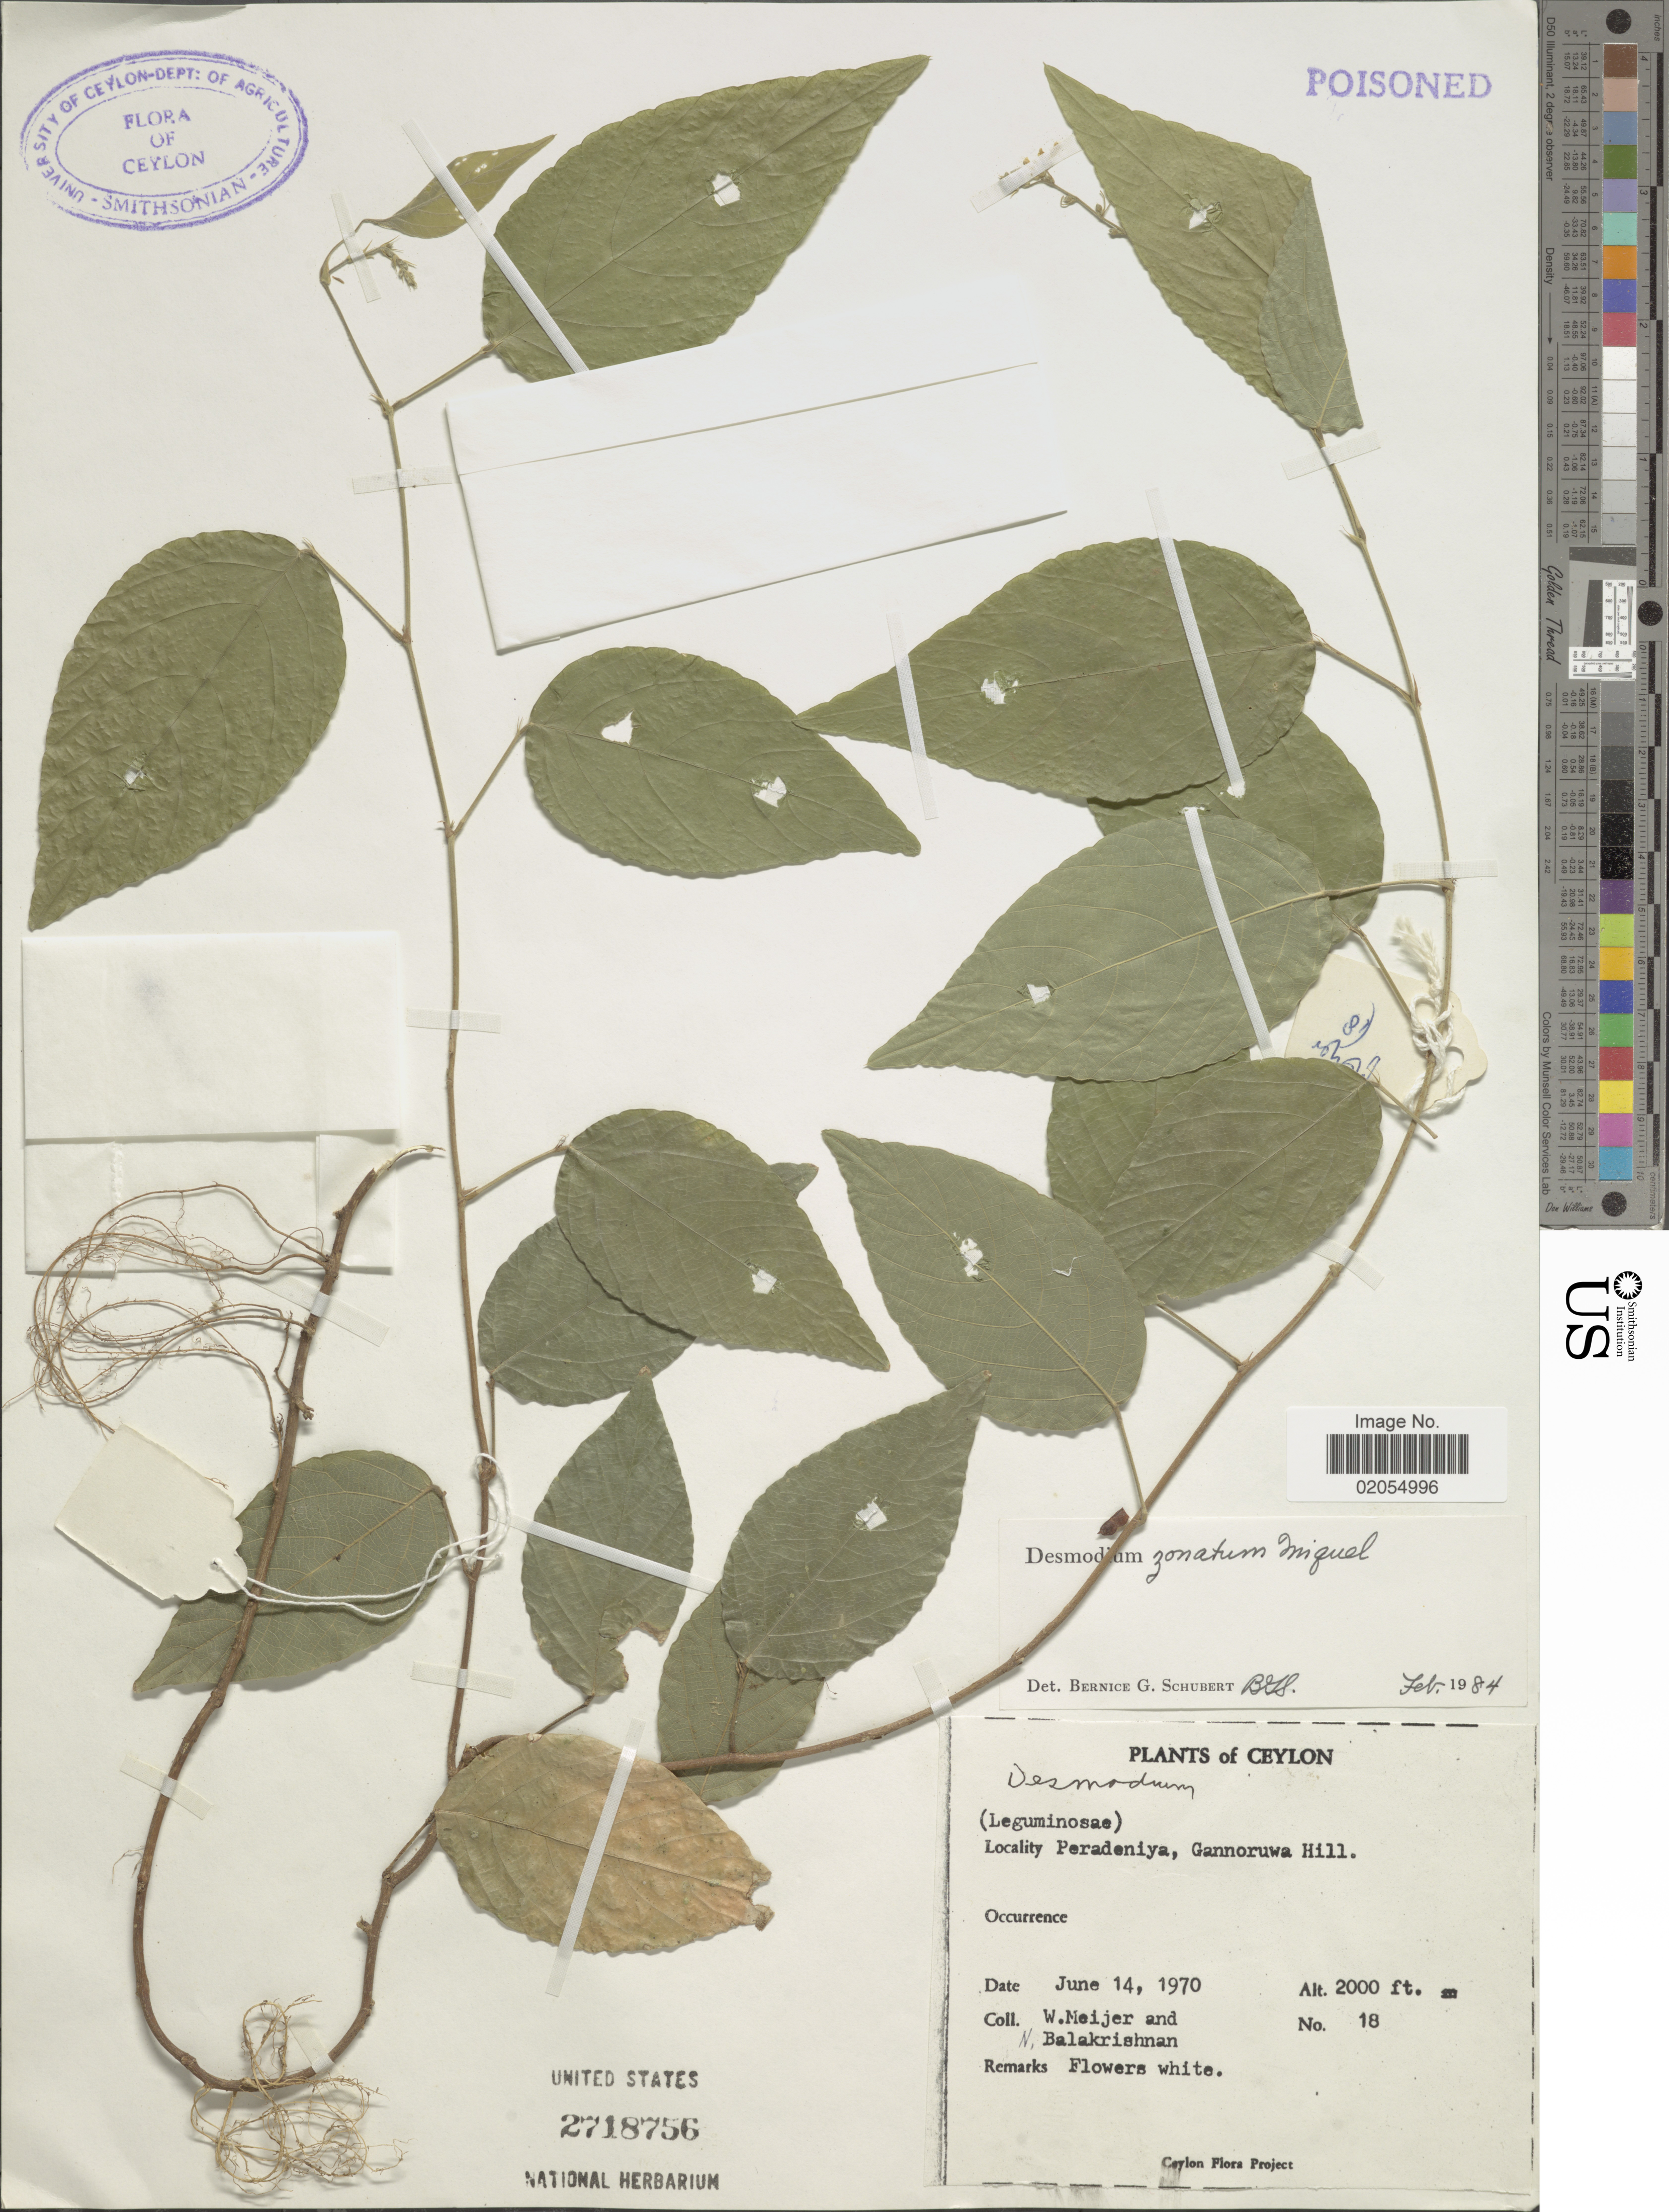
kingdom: Plantae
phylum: Tracheophyta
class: Magnoliopsida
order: Fabales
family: Fabaceae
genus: Desmodium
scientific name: Desmodium sp.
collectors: W. Meijer & N. Balakrishnan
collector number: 18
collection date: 1970-06-14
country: Sri Lanka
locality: Peradeniya, Gannoruwa Hill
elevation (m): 610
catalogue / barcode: US 2718756